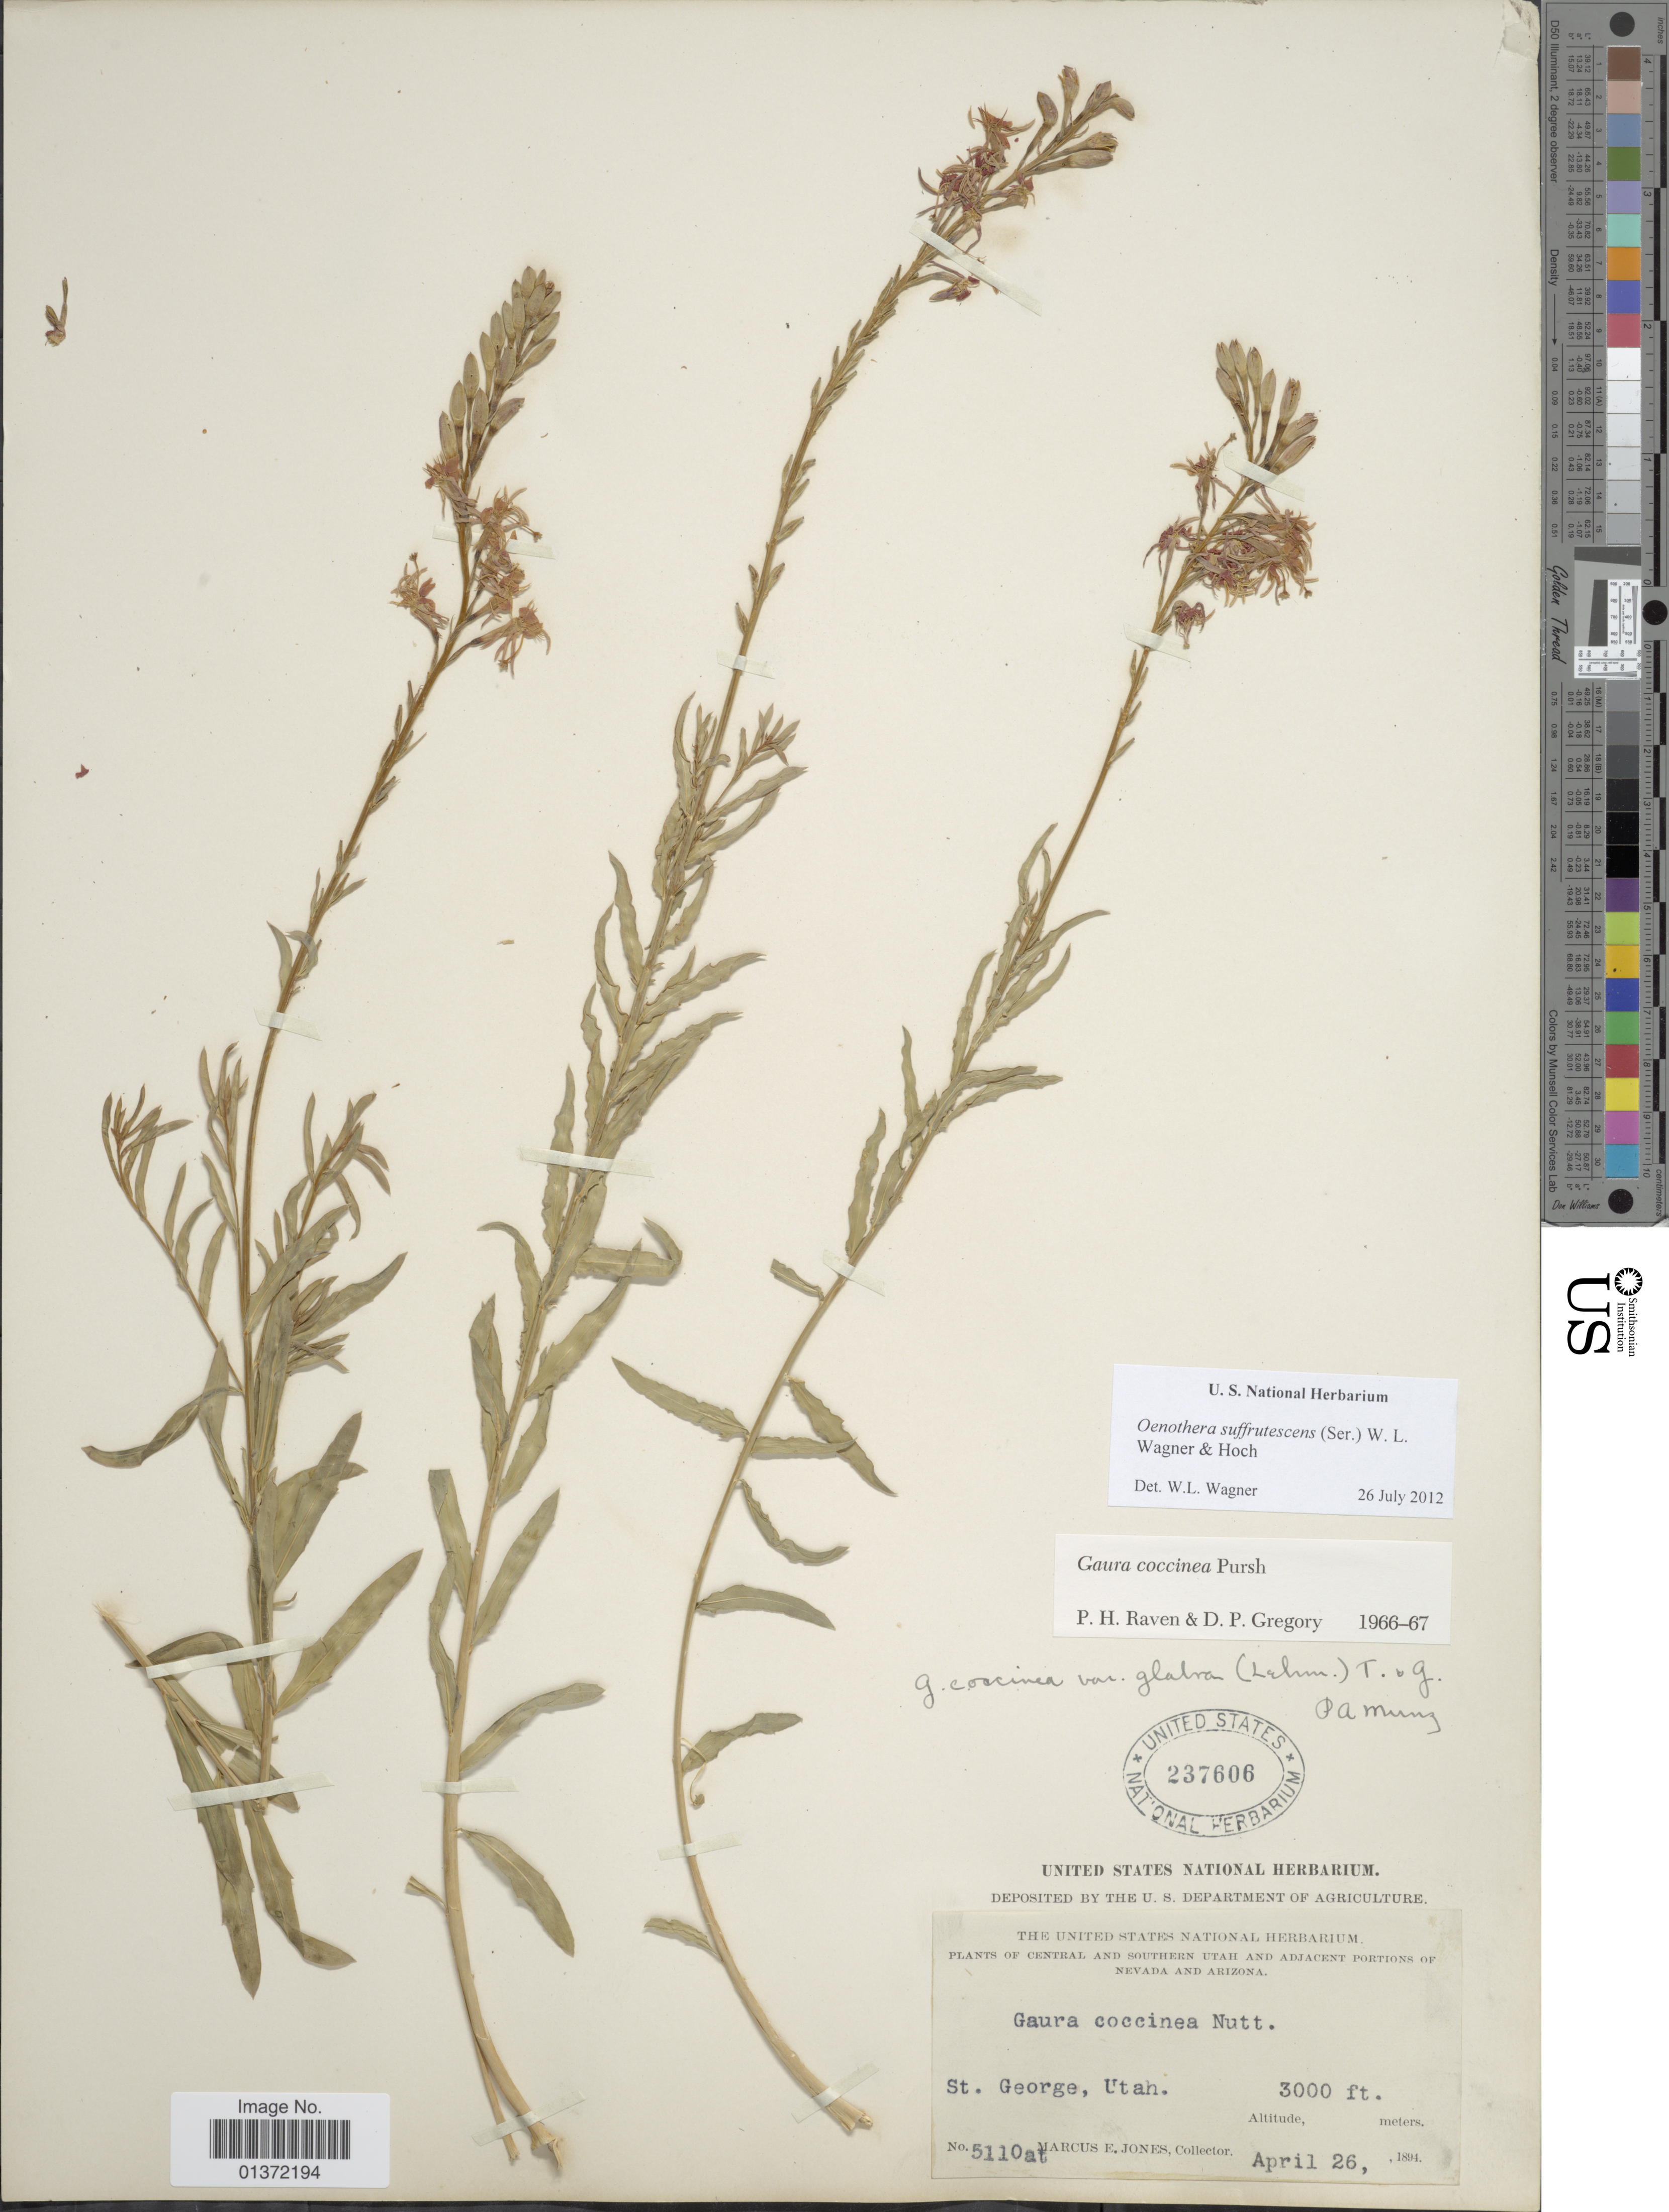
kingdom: Plantae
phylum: Tracheophyta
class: Magnoliopsida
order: Myrtales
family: Onagraceae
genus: Oenothera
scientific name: Oenothera suffrutescens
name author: (Ser.) W.L. Wagner & Hoch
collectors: M. E. Jones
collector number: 5110a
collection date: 1894-04-26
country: United States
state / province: Utah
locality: St. George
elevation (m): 914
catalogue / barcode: US 237606